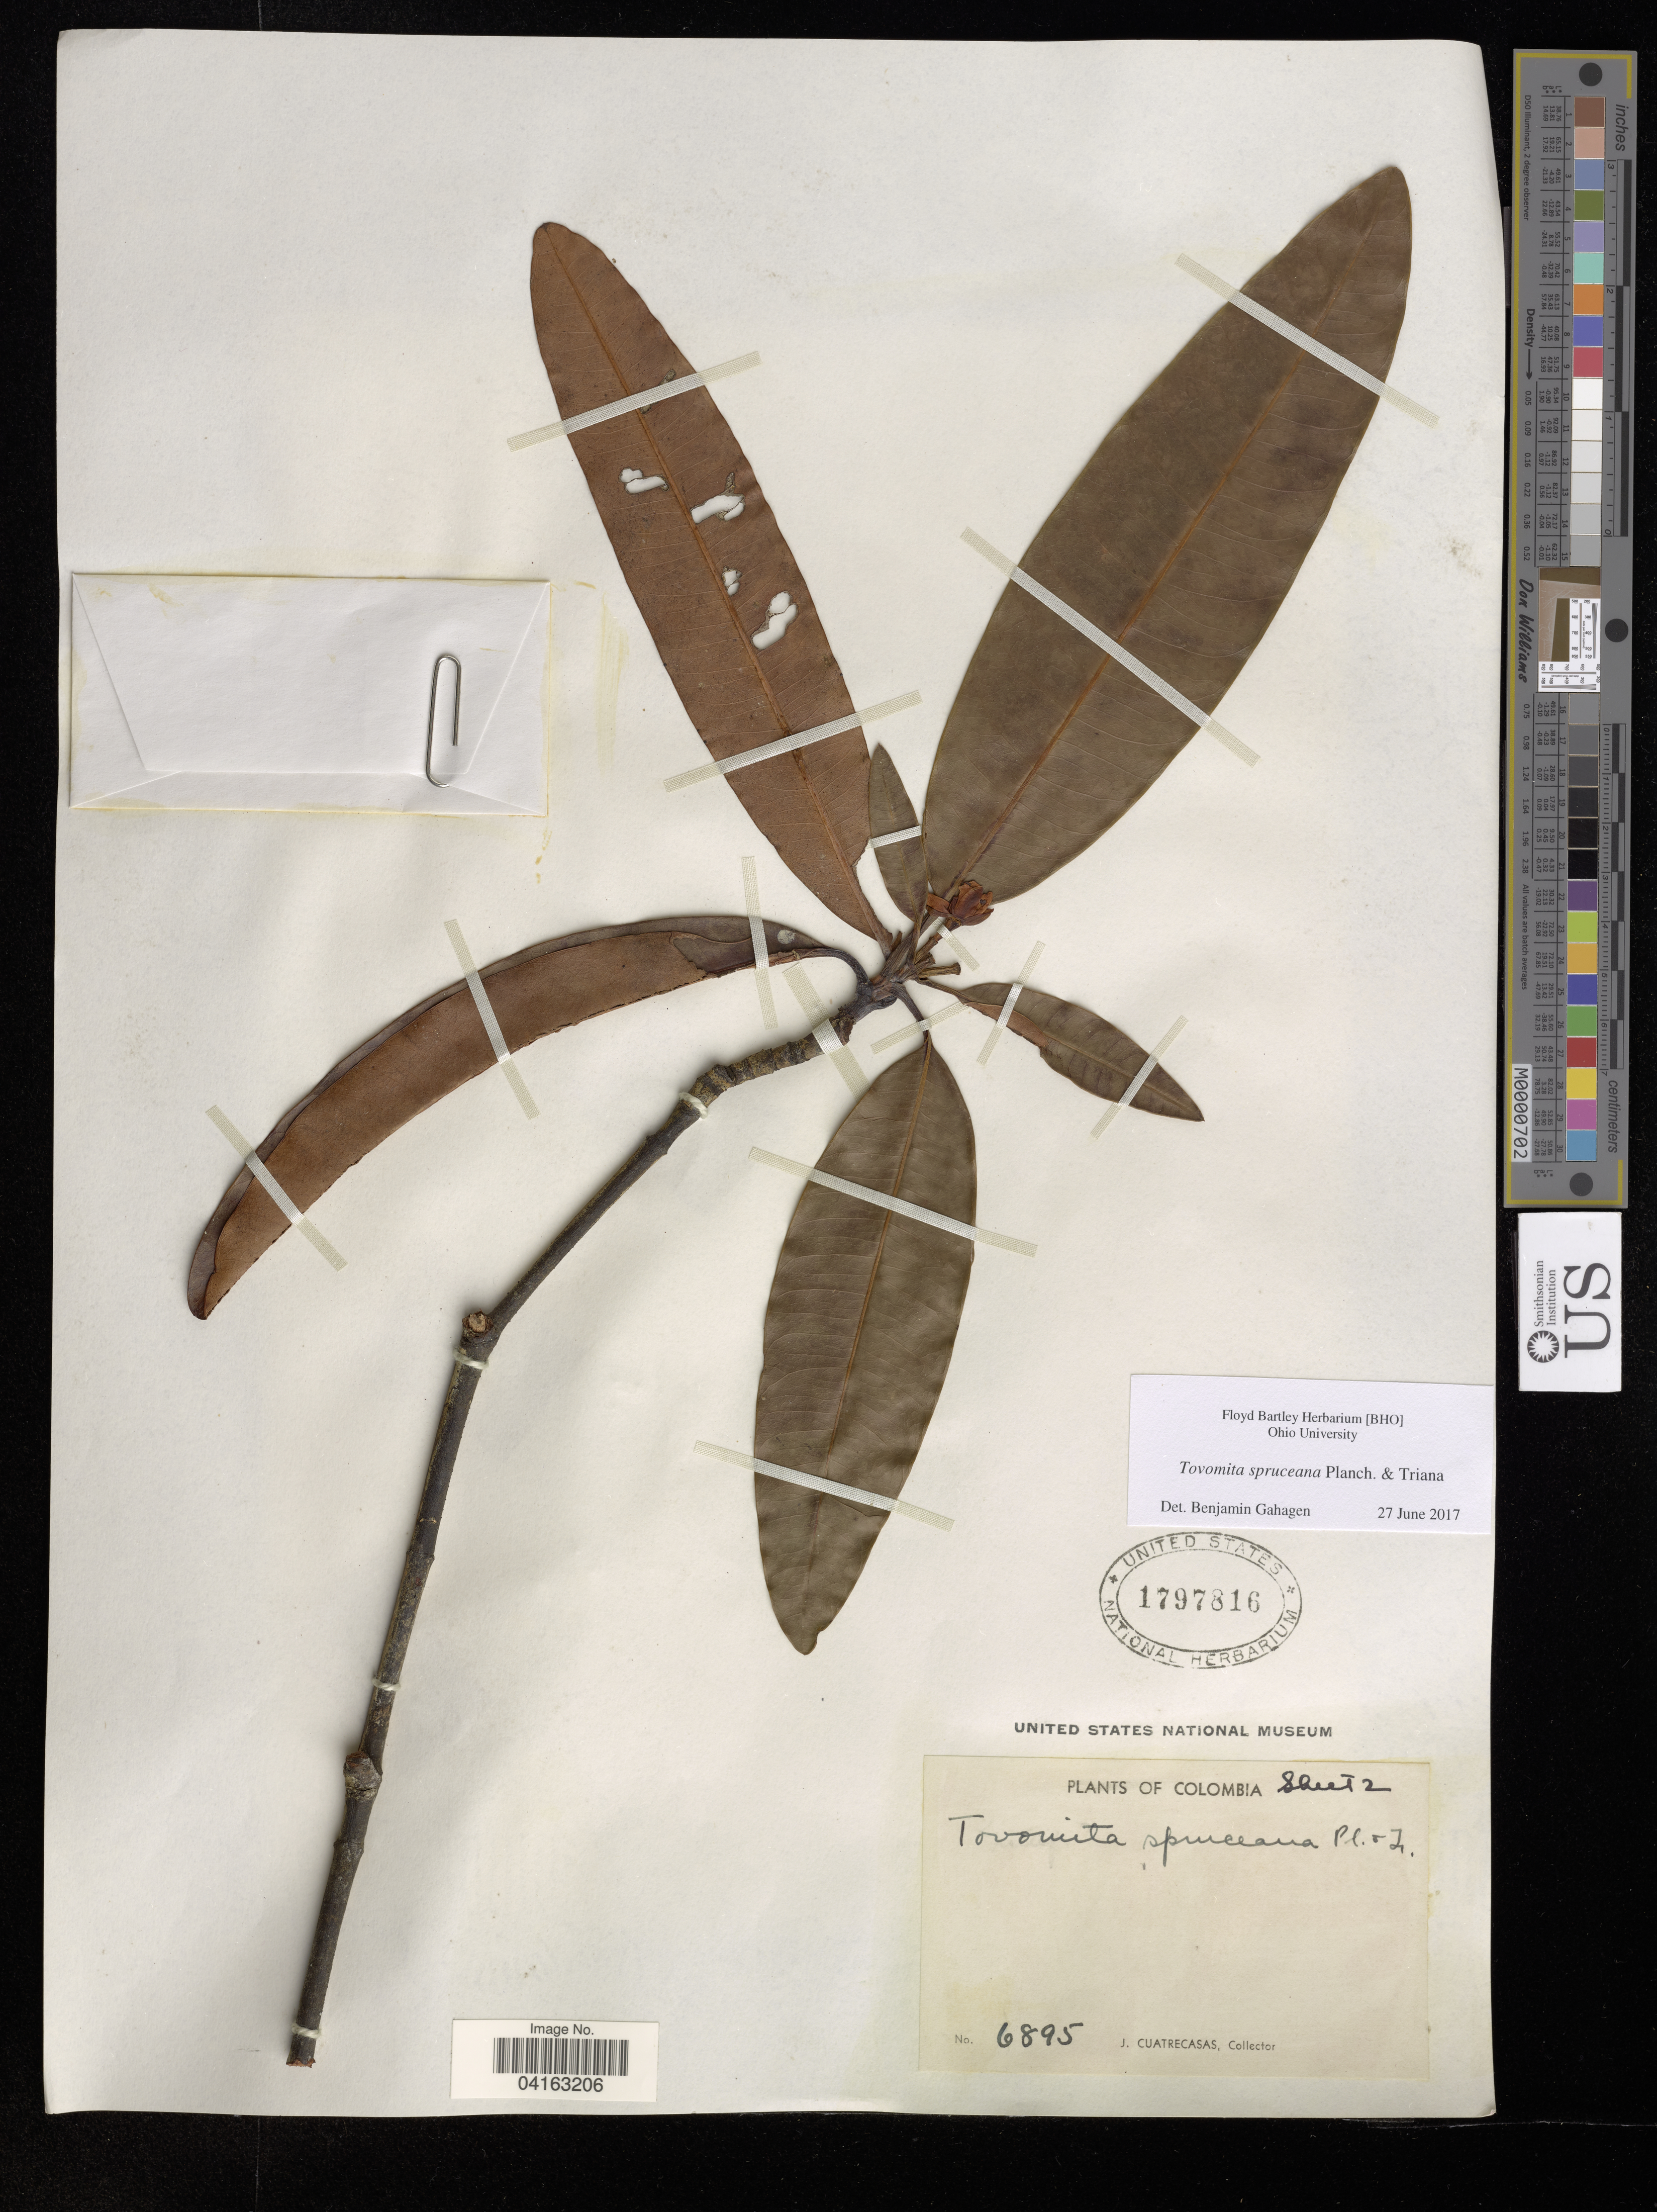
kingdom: Plantae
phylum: Tracheophyta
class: Magnoliopsida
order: Malpighiales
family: Clusiaceae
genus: Tovomita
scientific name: Tovomita spruceana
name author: Planch. & Triana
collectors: J. Cuatrecasas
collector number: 6895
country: Colombia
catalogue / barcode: US 1797816